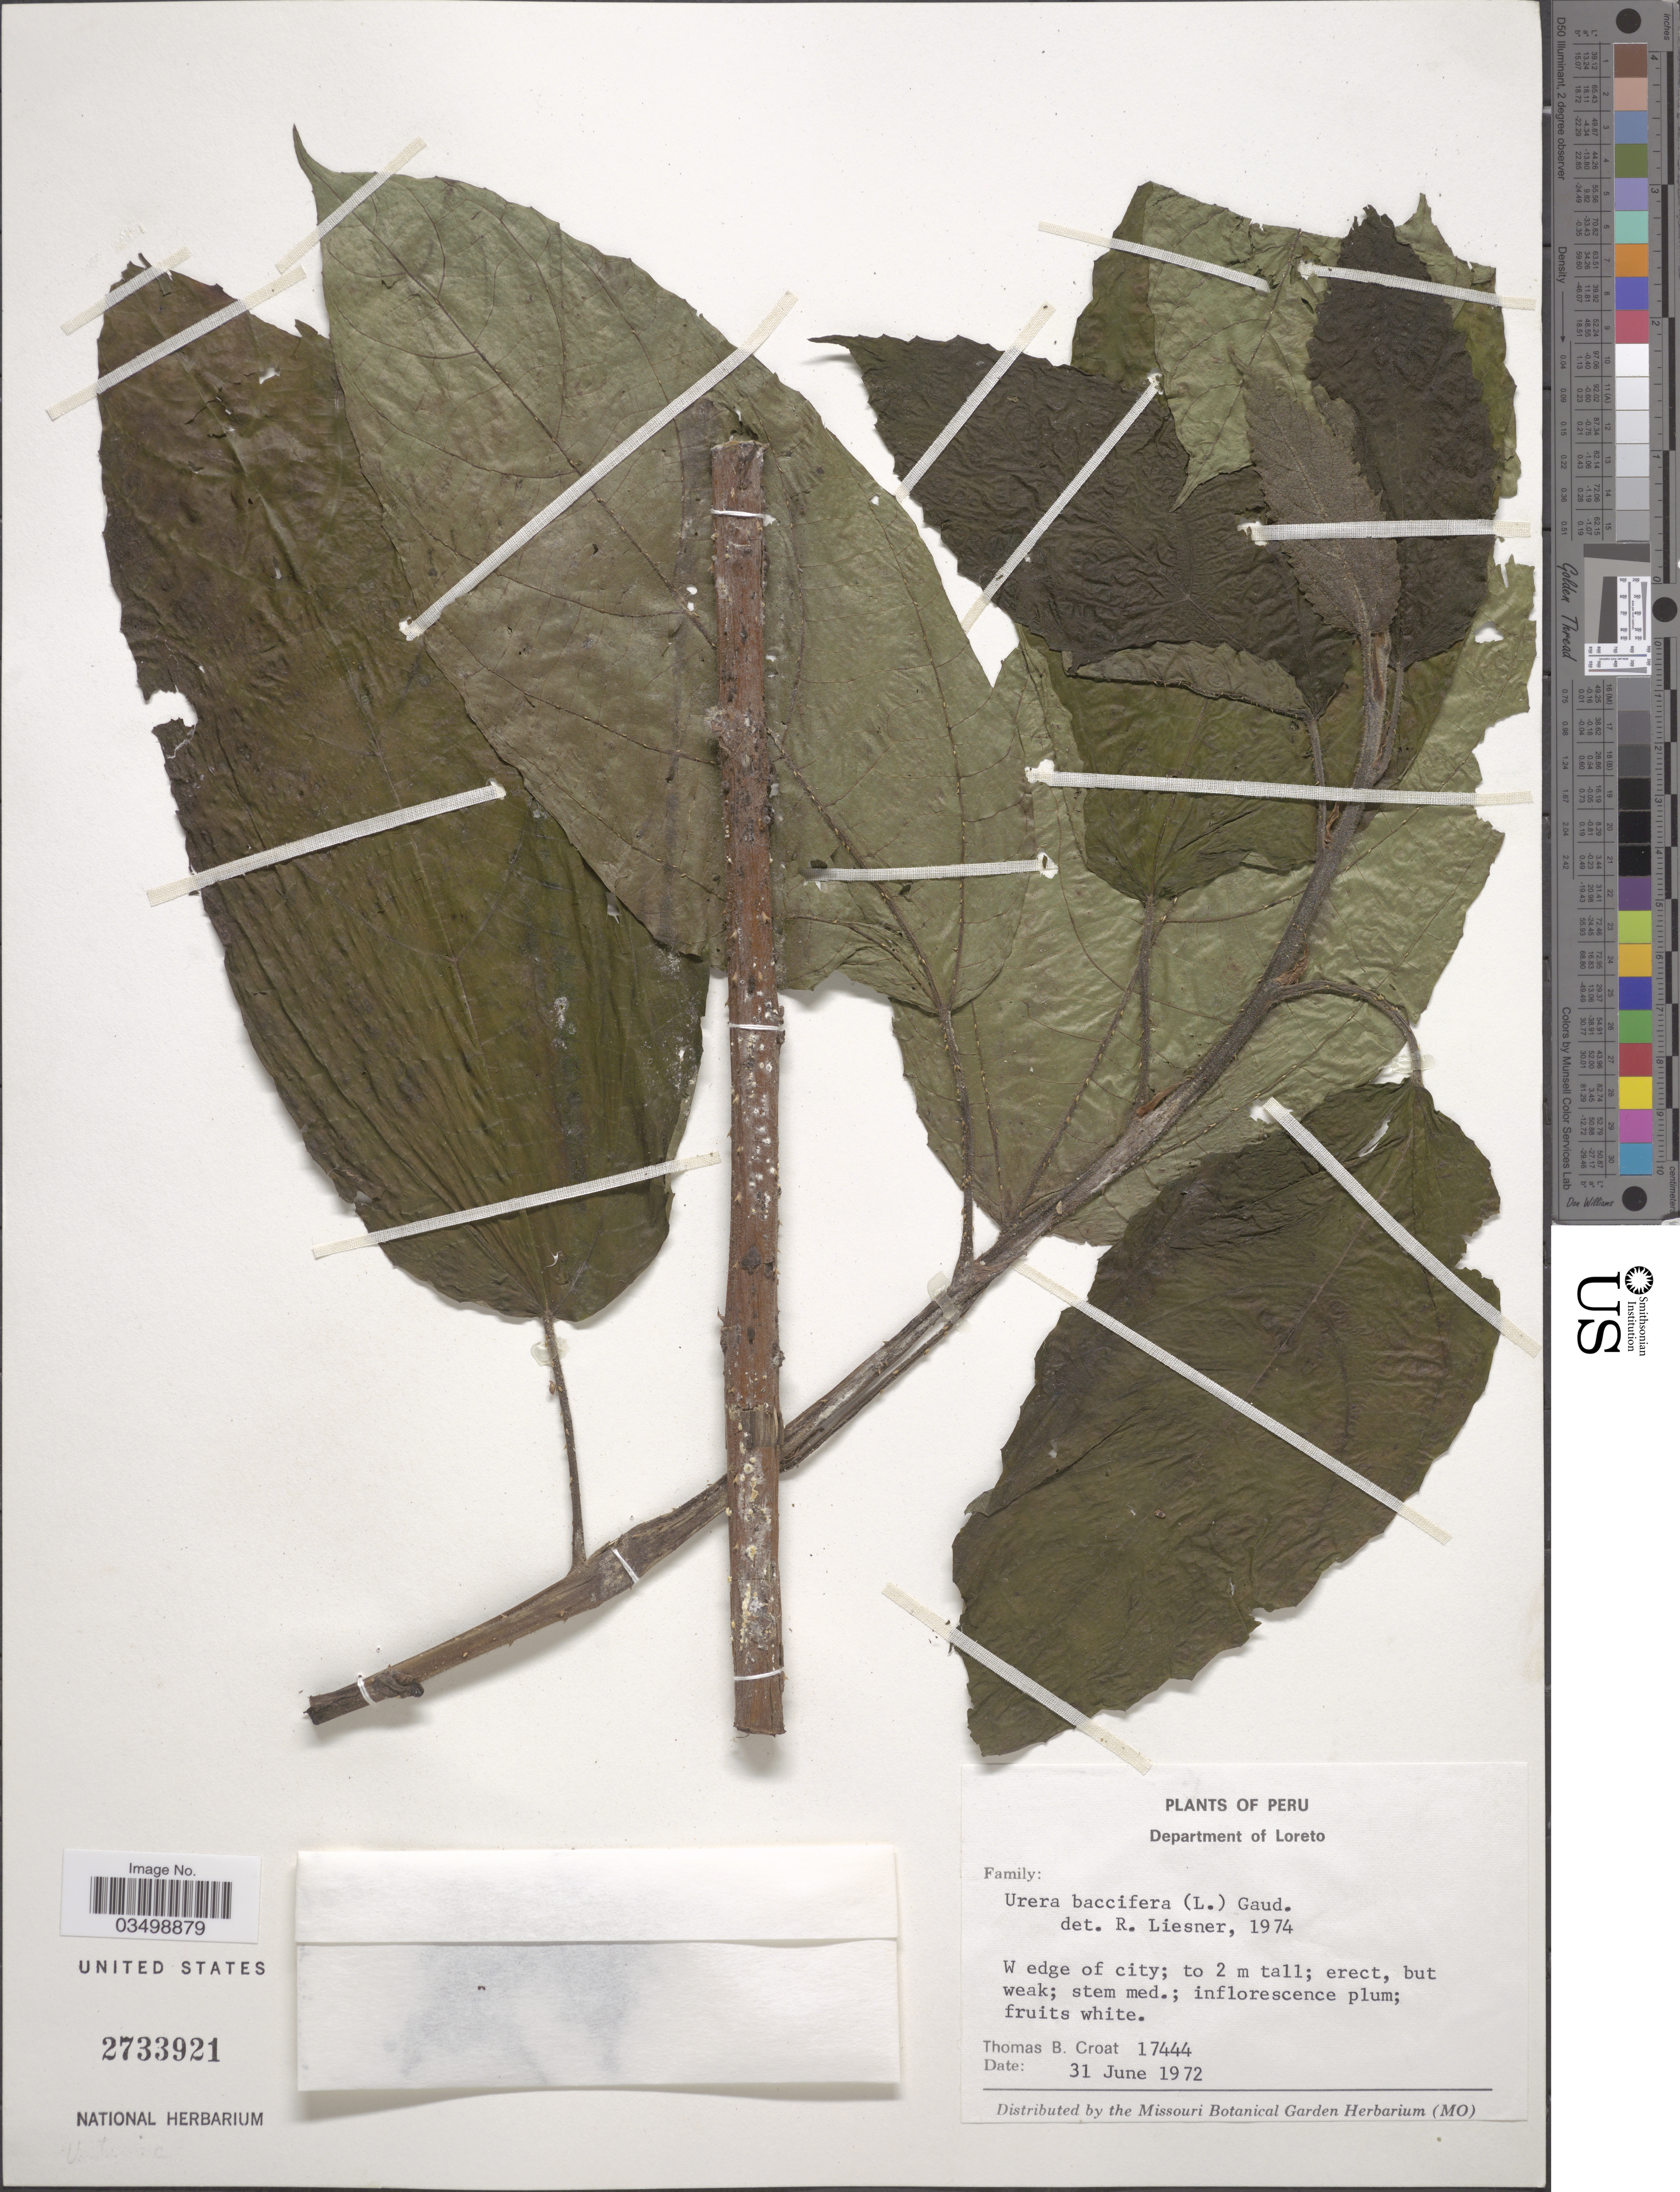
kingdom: Plantae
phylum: Tracheophyta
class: Magnoliopsida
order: Rosales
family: Urticaceae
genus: Urera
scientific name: Urera baccifera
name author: (L.) Gaudich. ex Wedd.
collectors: T. B. Croat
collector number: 17444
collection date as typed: Transcribed d/m/y: 31/6/1972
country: Peru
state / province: Loreto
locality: Department of Loreto. W edge of city.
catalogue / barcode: US 2733921